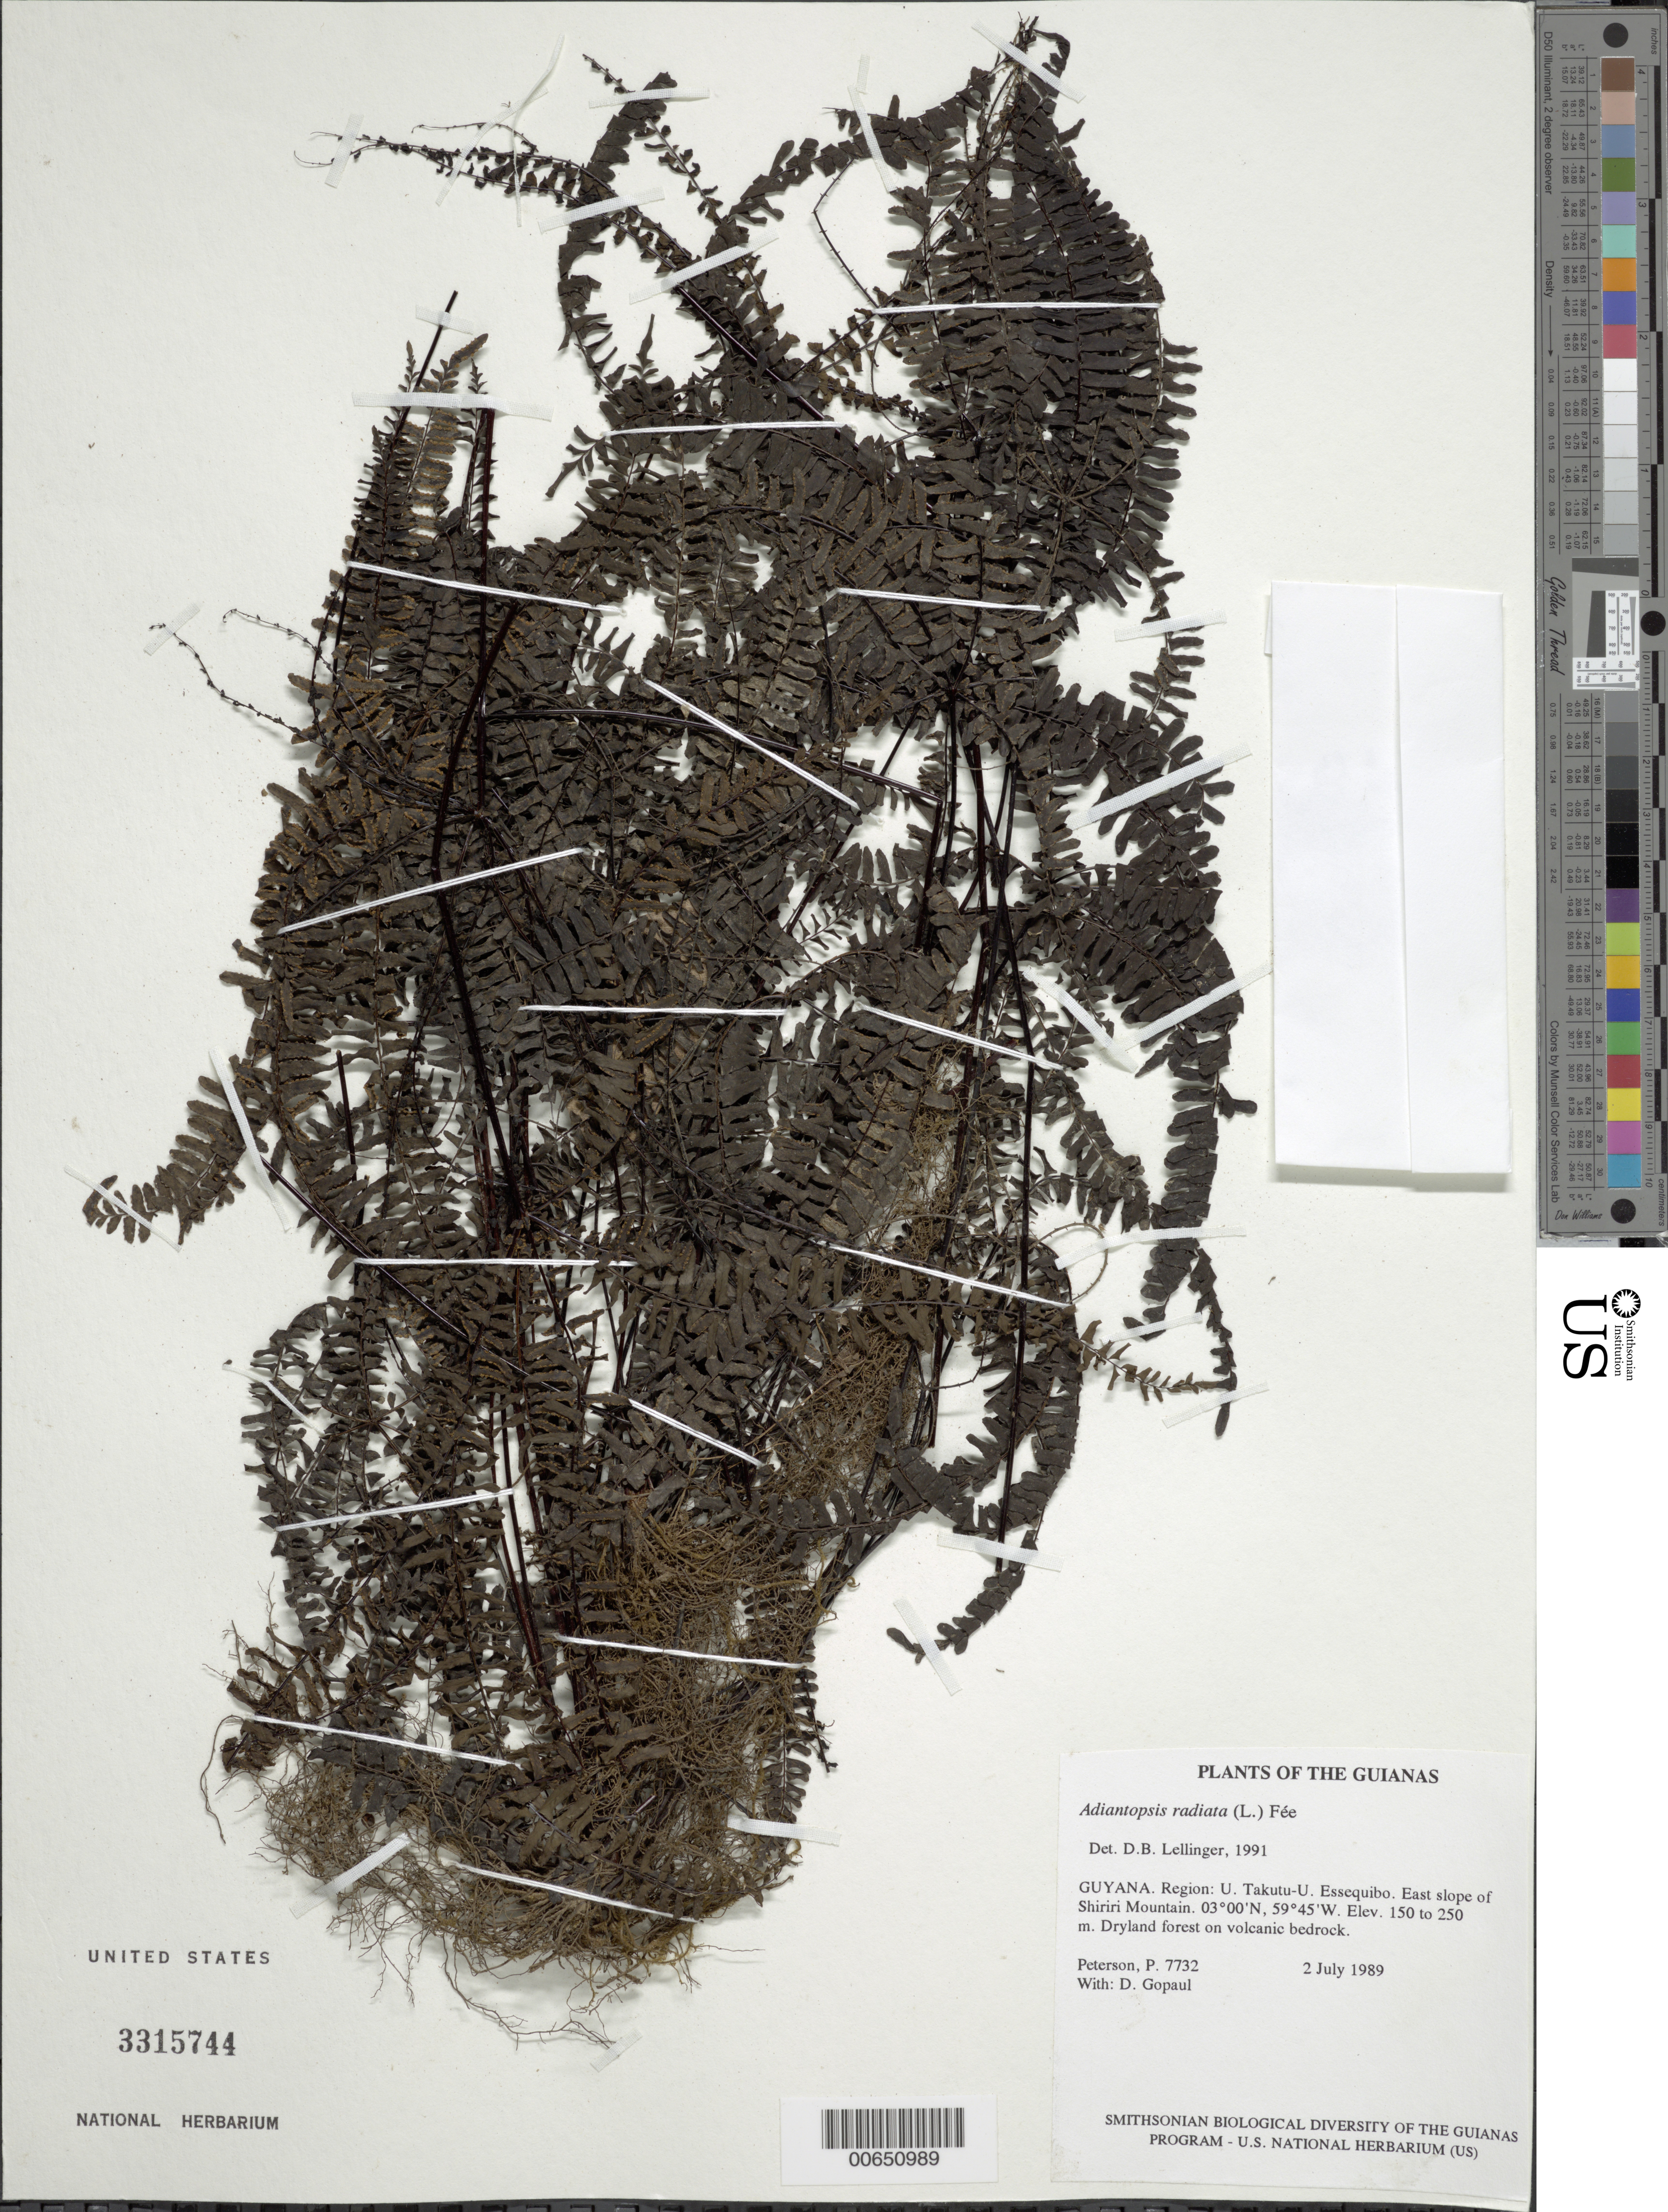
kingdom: Plantae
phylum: Tracheophyta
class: Polypodiopsida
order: Polypodiales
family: Pteridaceae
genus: Adiantopsis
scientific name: Adiantopsis radiata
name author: (L.) Fée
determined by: Lellinger, David B., (BOT), Smithsonian Institution - National Museum of Natural History (UNITED STATES)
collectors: P. M. Peterson & D. Gopaul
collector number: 7732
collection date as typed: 2 July 1989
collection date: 1989-07-02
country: Guyana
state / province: U. Takutu-U. Essequibo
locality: East slope of Shiriri Mountain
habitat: Dryland forest on volcanic bedrock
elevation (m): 150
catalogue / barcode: US 3315744